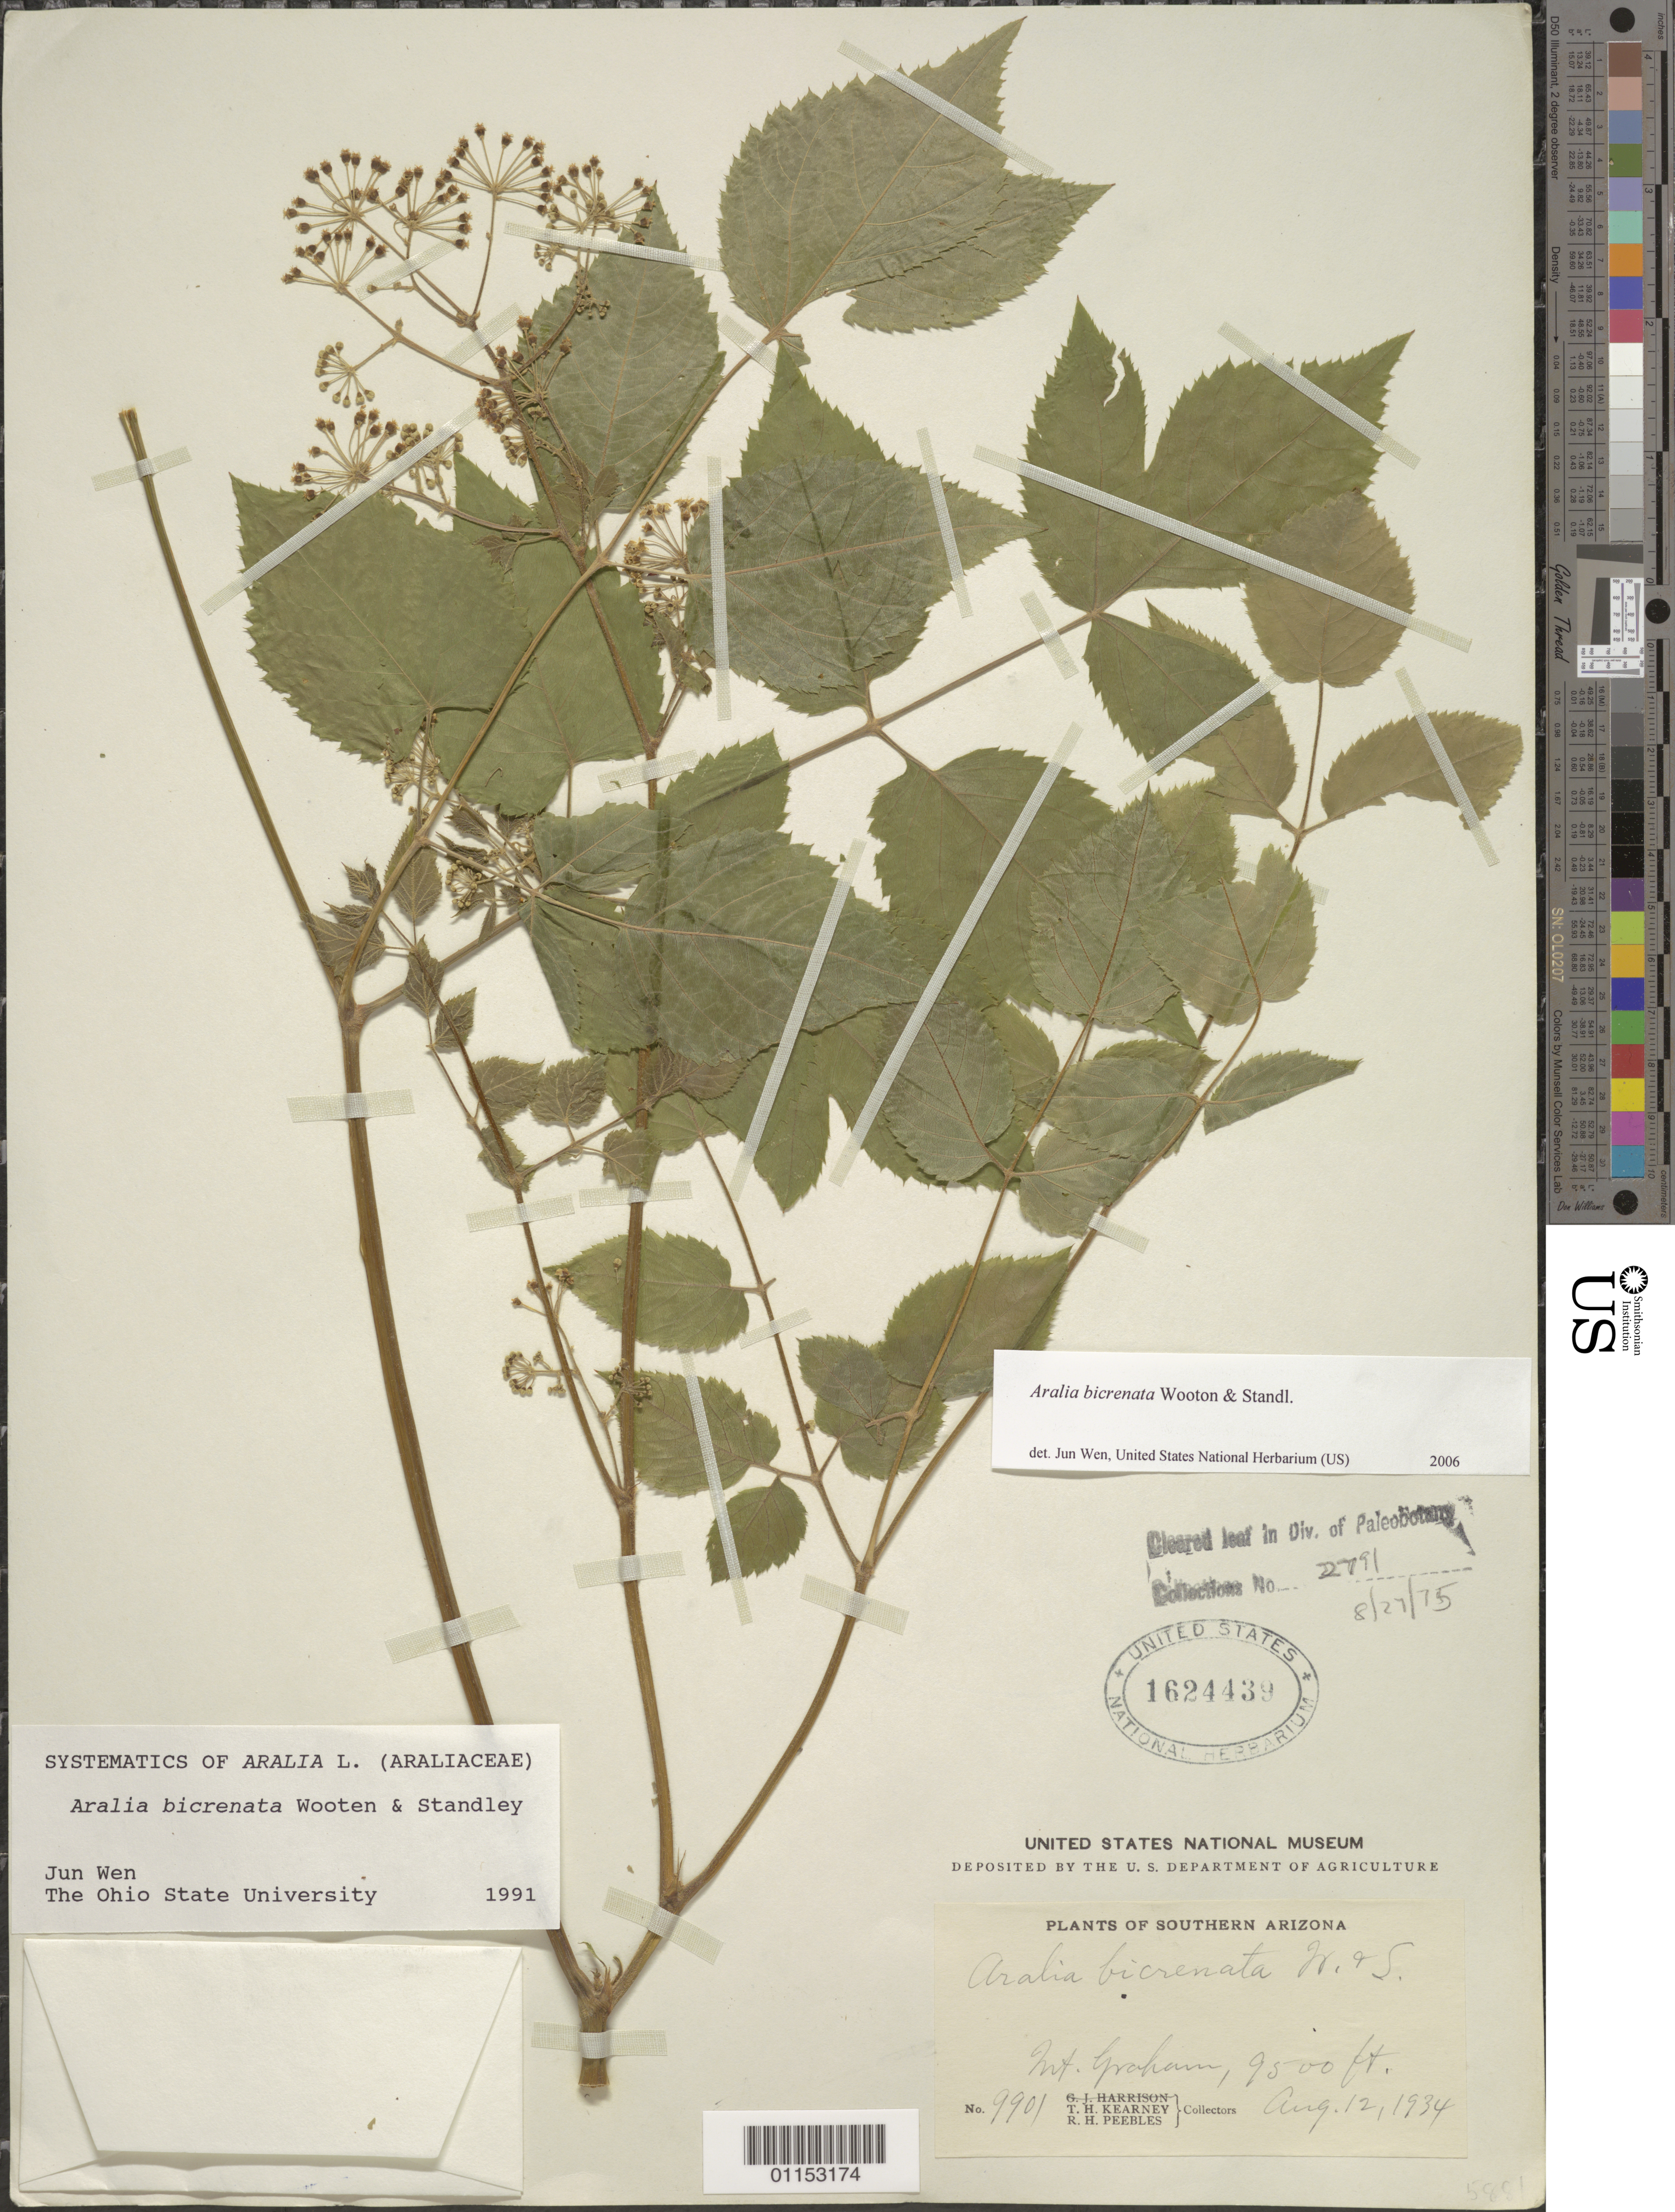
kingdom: Plantae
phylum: Tracheophyta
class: Magnoliopsida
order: Apiales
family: Araliaceae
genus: Aralia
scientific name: Aralia bicrenata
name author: Wooton & Standl.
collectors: T. H. Kearney & R. H. Peebles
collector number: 9901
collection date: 1934-08-12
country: United States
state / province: Arizona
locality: Mt Graham.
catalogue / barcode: US 1624439